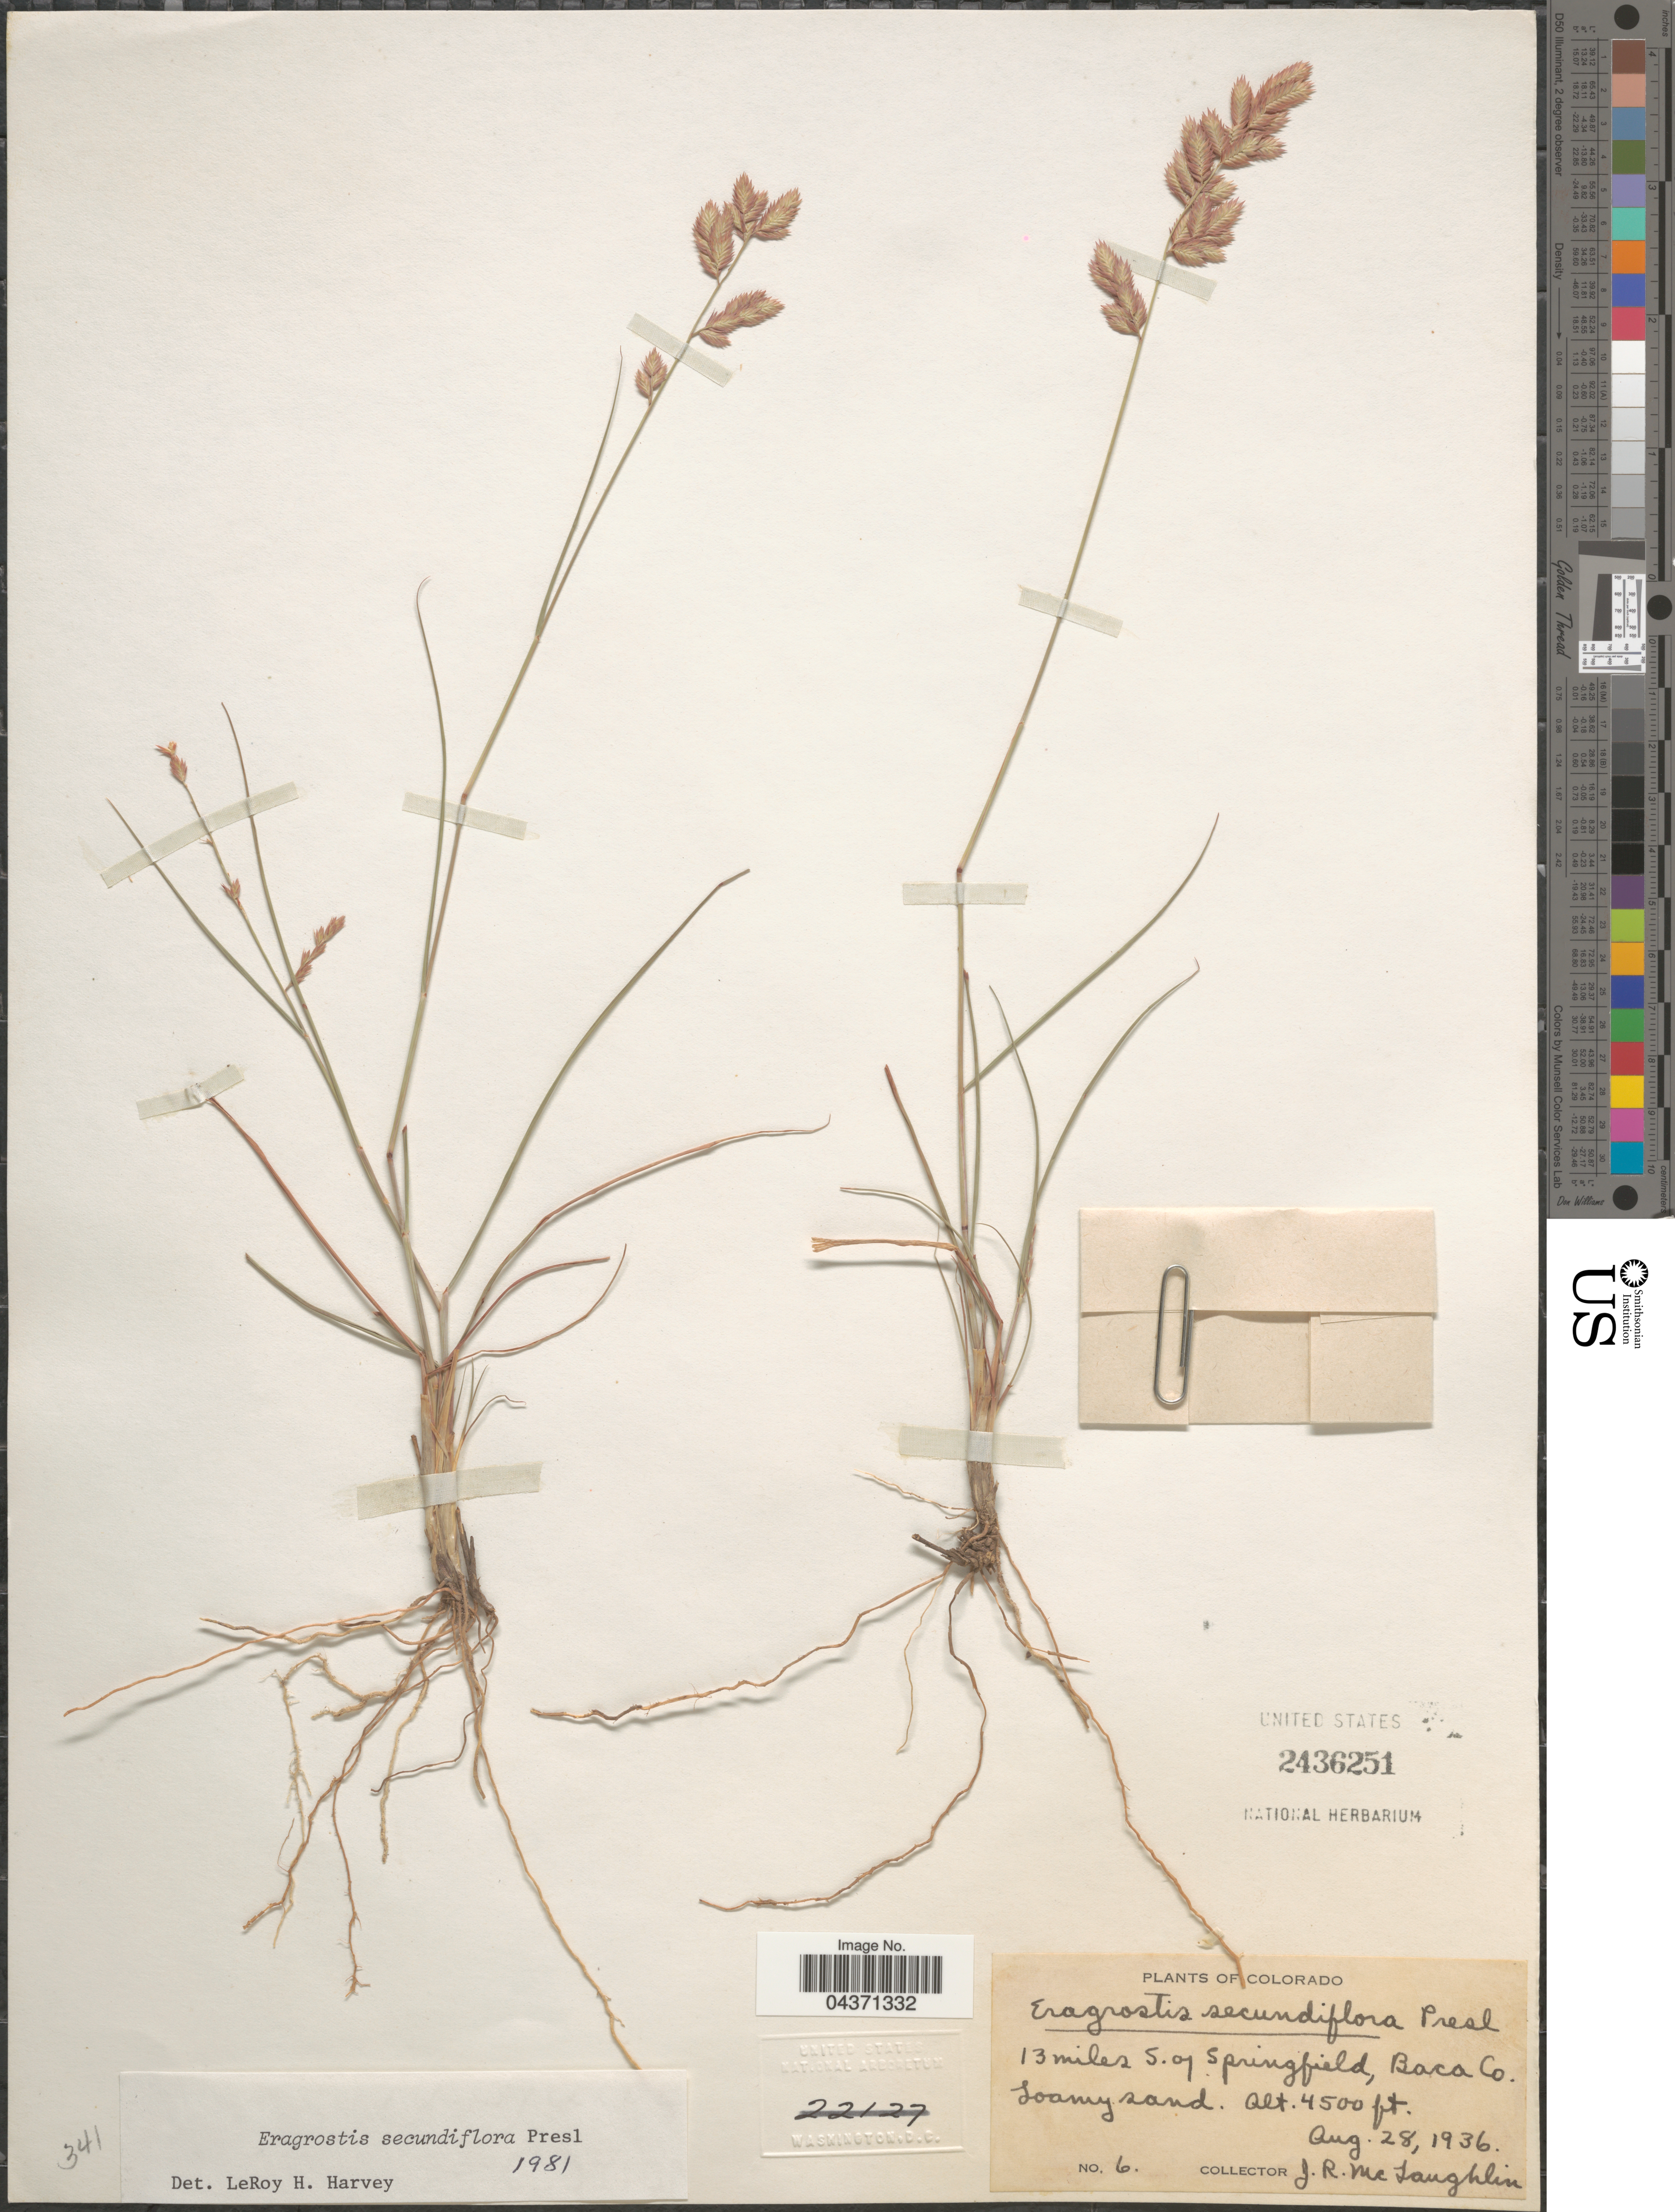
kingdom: Plantae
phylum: Tracheophyta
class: Liliopsida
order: Poales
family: Poaceae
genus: Eragrostis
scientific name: Eragrostis secundiflora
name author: J. Presl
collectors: J. McLaughlin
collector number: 6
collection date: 1936-08-28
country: United States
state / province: Colorado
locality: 13 miles S. of Springfield, Baca Co.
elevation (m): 1372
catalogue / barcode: US 2436251